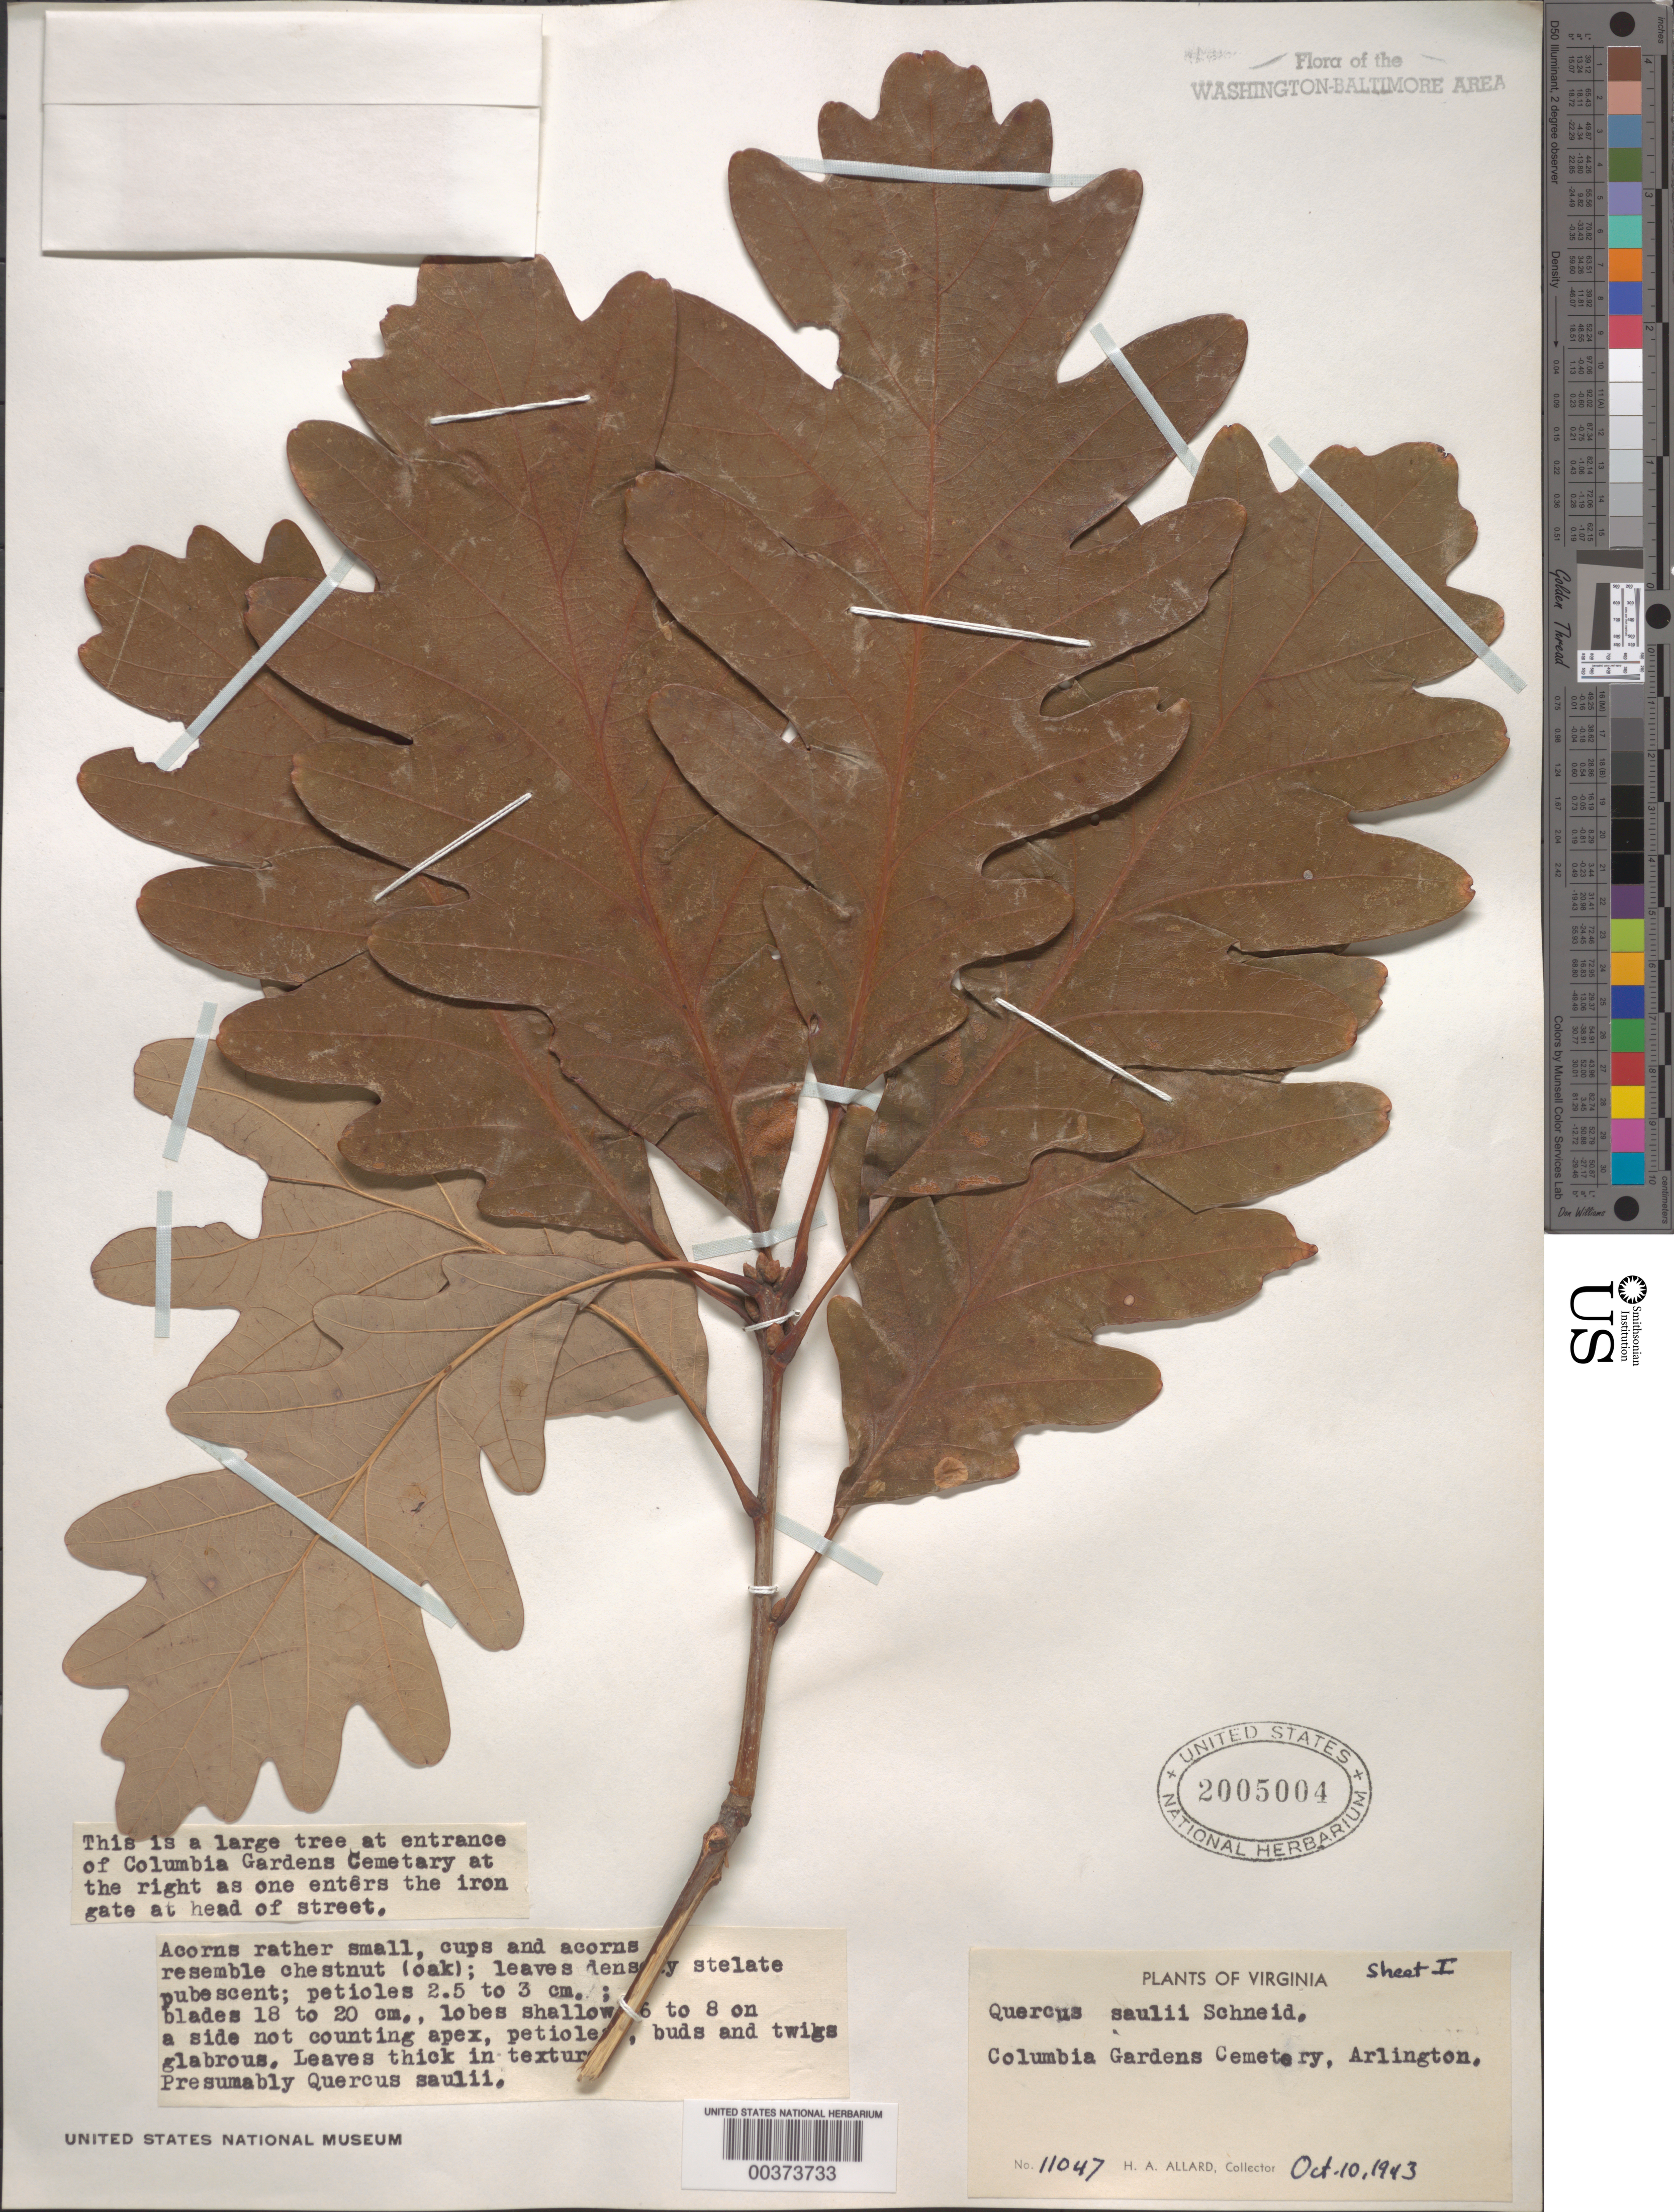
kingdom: Plantae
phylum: Tracheophyta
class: Magnoliopsida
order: Fagales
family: Fagaceae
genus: Quercus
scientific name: Quercus x saulii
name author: C. K. Schneider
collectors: H. A. Allard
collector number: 11047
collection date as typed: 10 Oct 1943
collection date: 1943-10-10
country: United States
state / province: Virginia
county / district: Arlington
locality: Columbia Gardens Cemetery, Arlington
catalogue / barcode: US 2005004